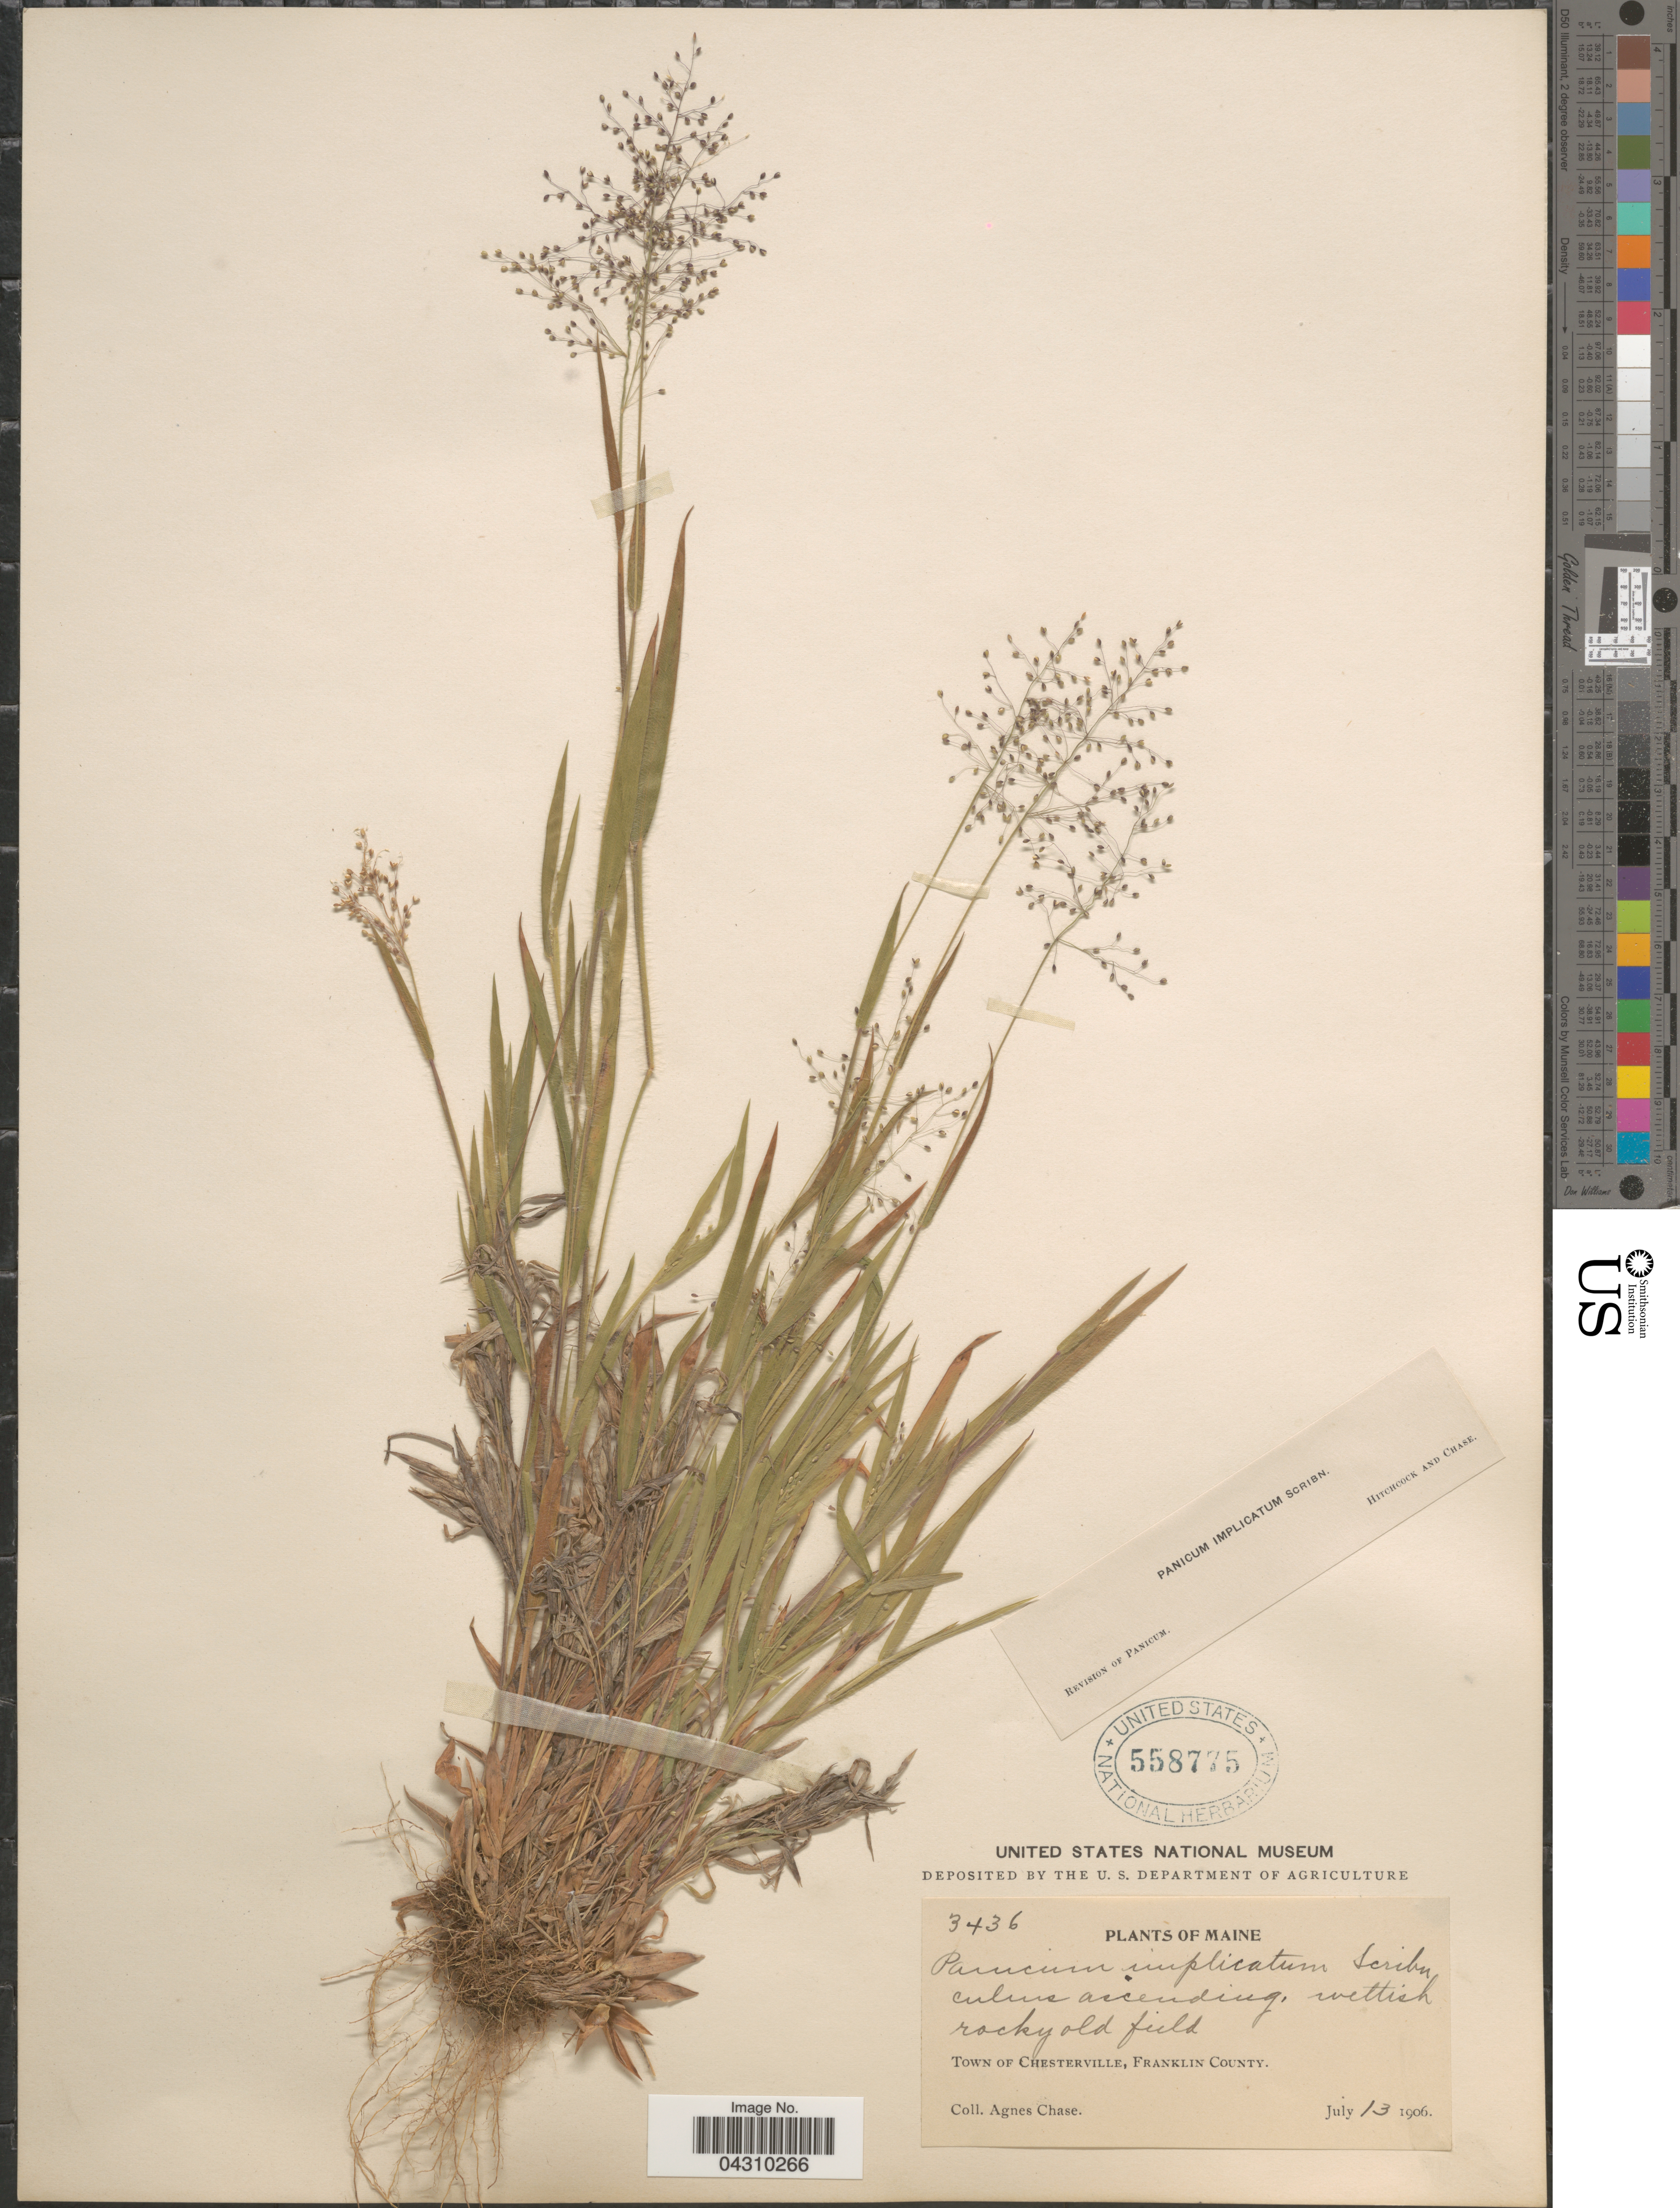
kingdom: Plantae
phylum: Tracheophyta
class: Liliopsida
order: Poales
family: Poaceae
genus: Dichanthelium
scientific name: Dichanthelium acuminatum var. acuminatum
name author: (Sw.) Gould & C.A. Clark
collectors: A. Chase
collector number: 3436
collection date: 1906-07-13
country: United States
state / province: Maine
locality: Rocky old field. Town of Chesterville, Franklin County.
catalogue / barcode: US 558775